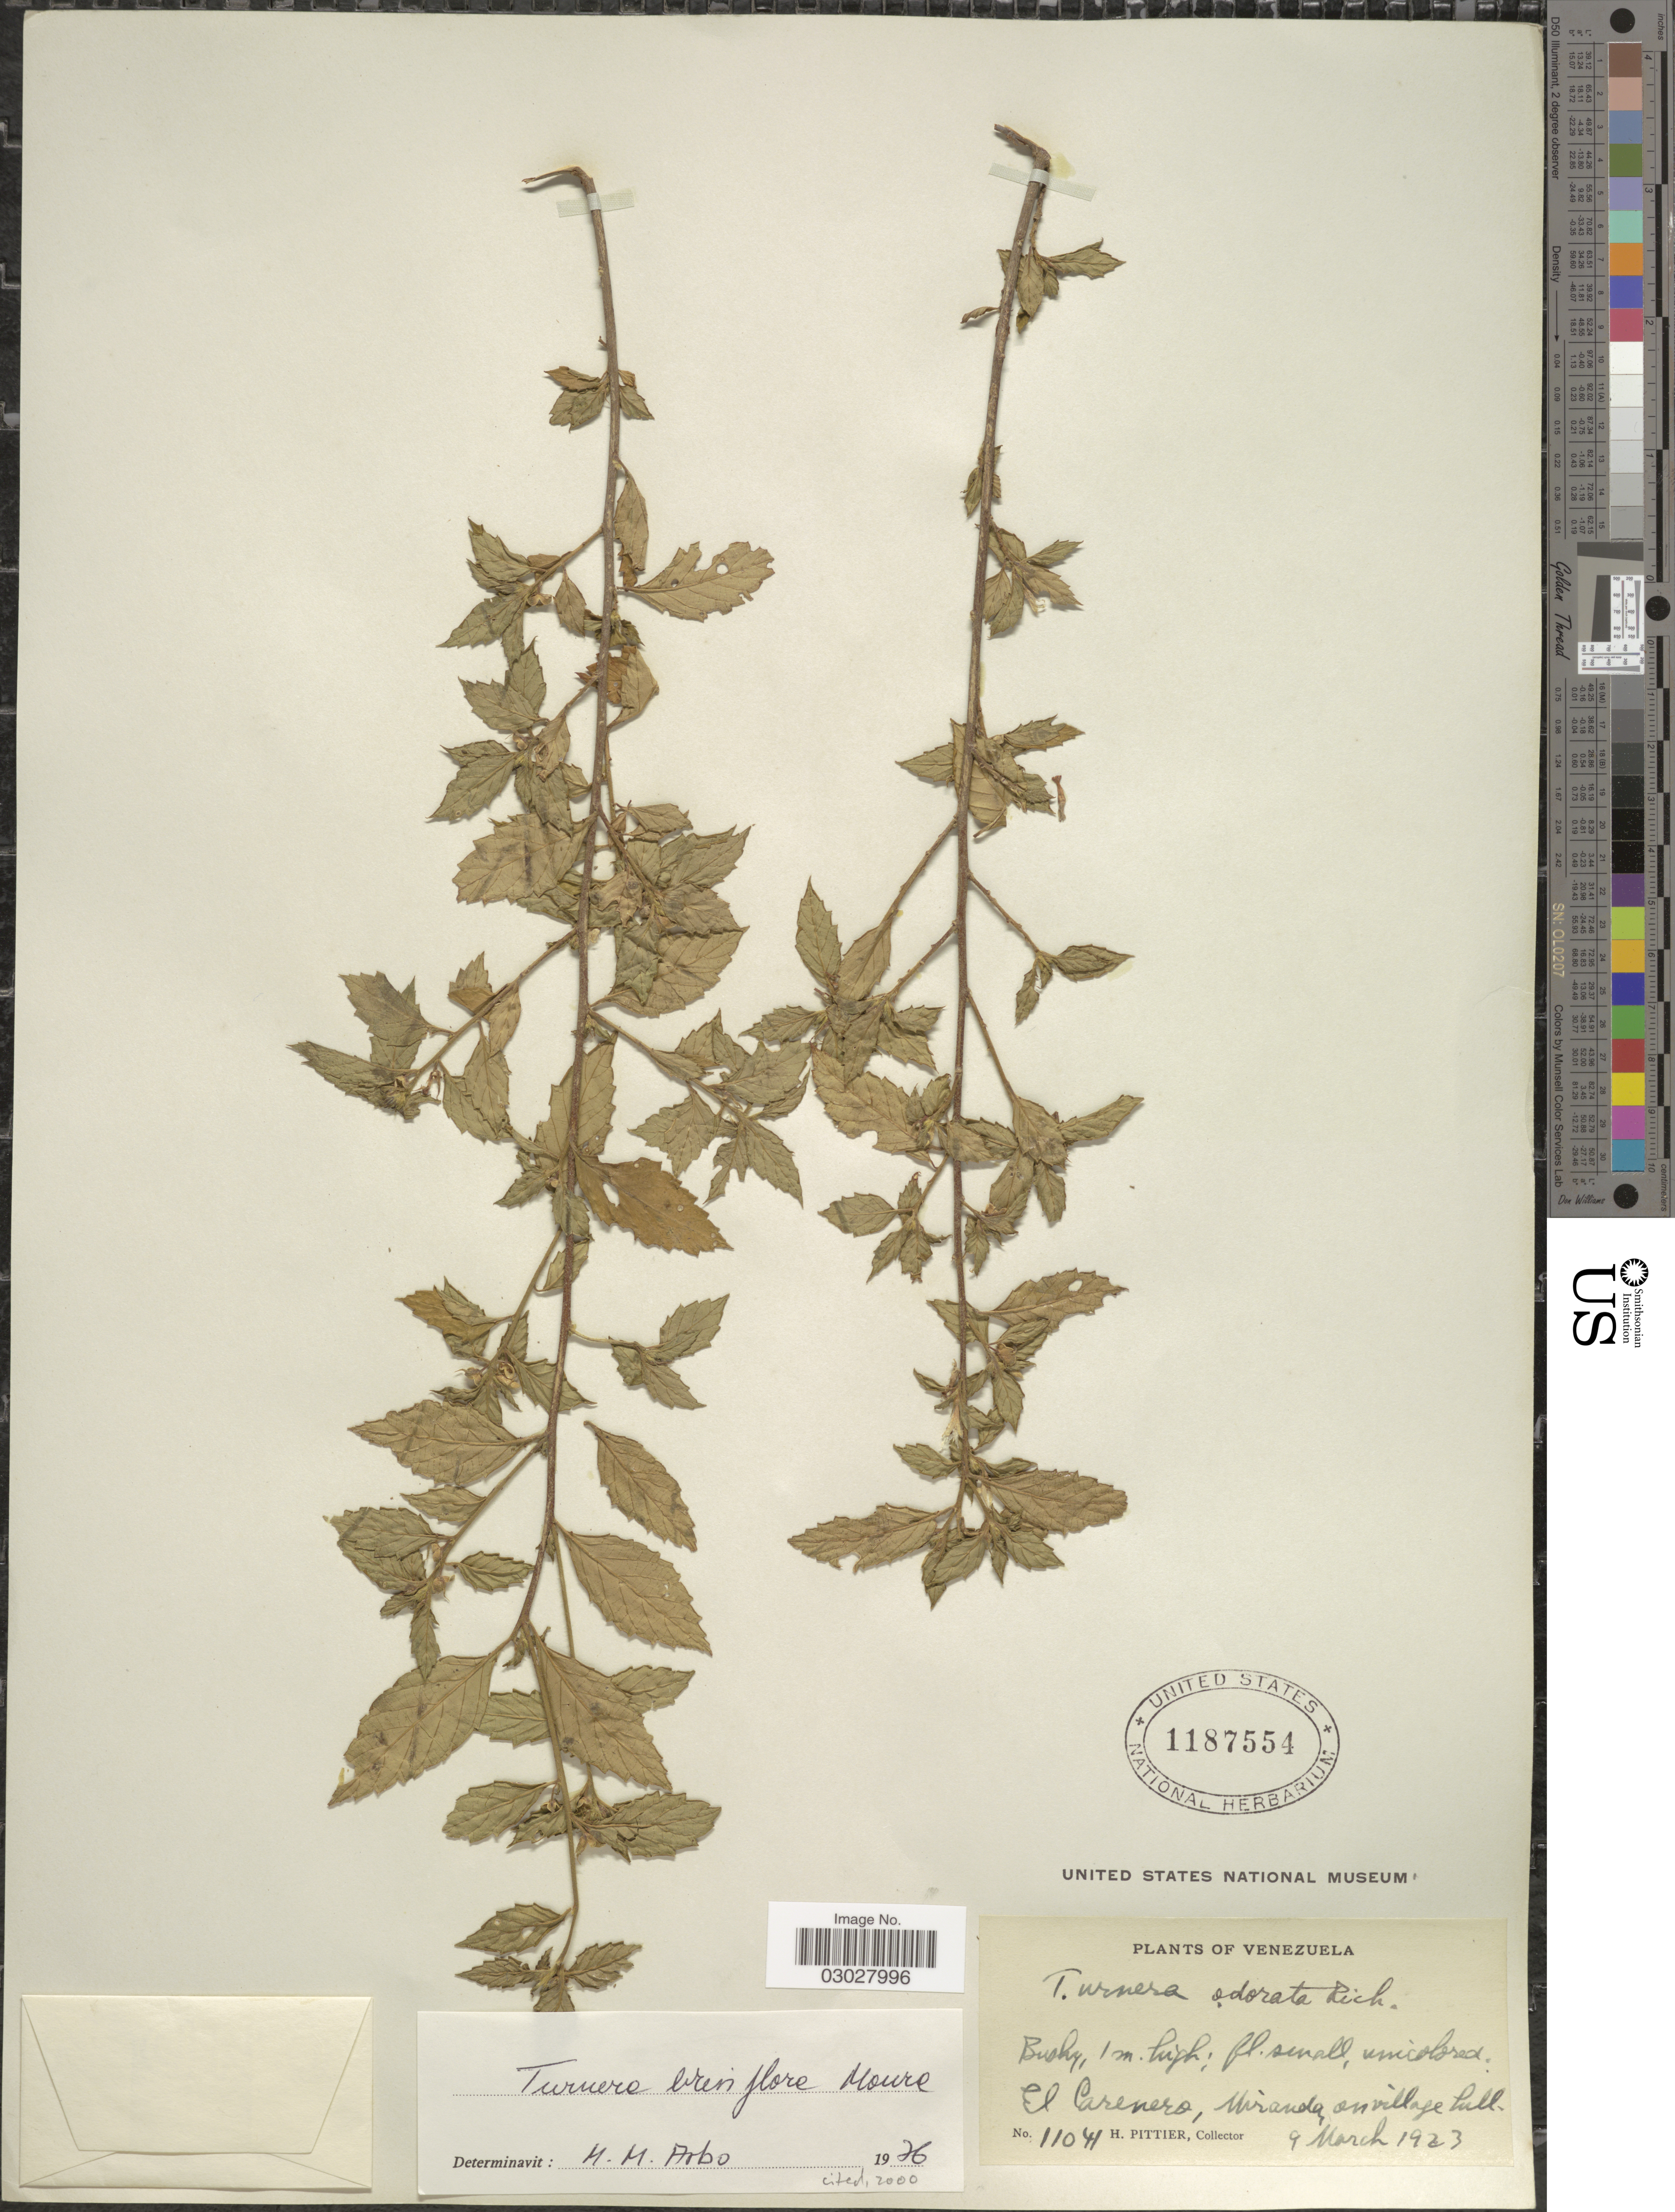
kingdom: Plantae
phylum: Tracheophyta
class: Magnoliopsida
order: Malpighiales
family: Turneraceae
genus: Turnera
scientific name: Turnera breviflora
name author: Moura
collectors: H. F. Pittier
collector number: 11041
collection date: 1923-03-09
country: Venezuela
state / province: Miranda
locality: El Carenero, Miranda on village hill.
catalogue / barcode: US 1187554